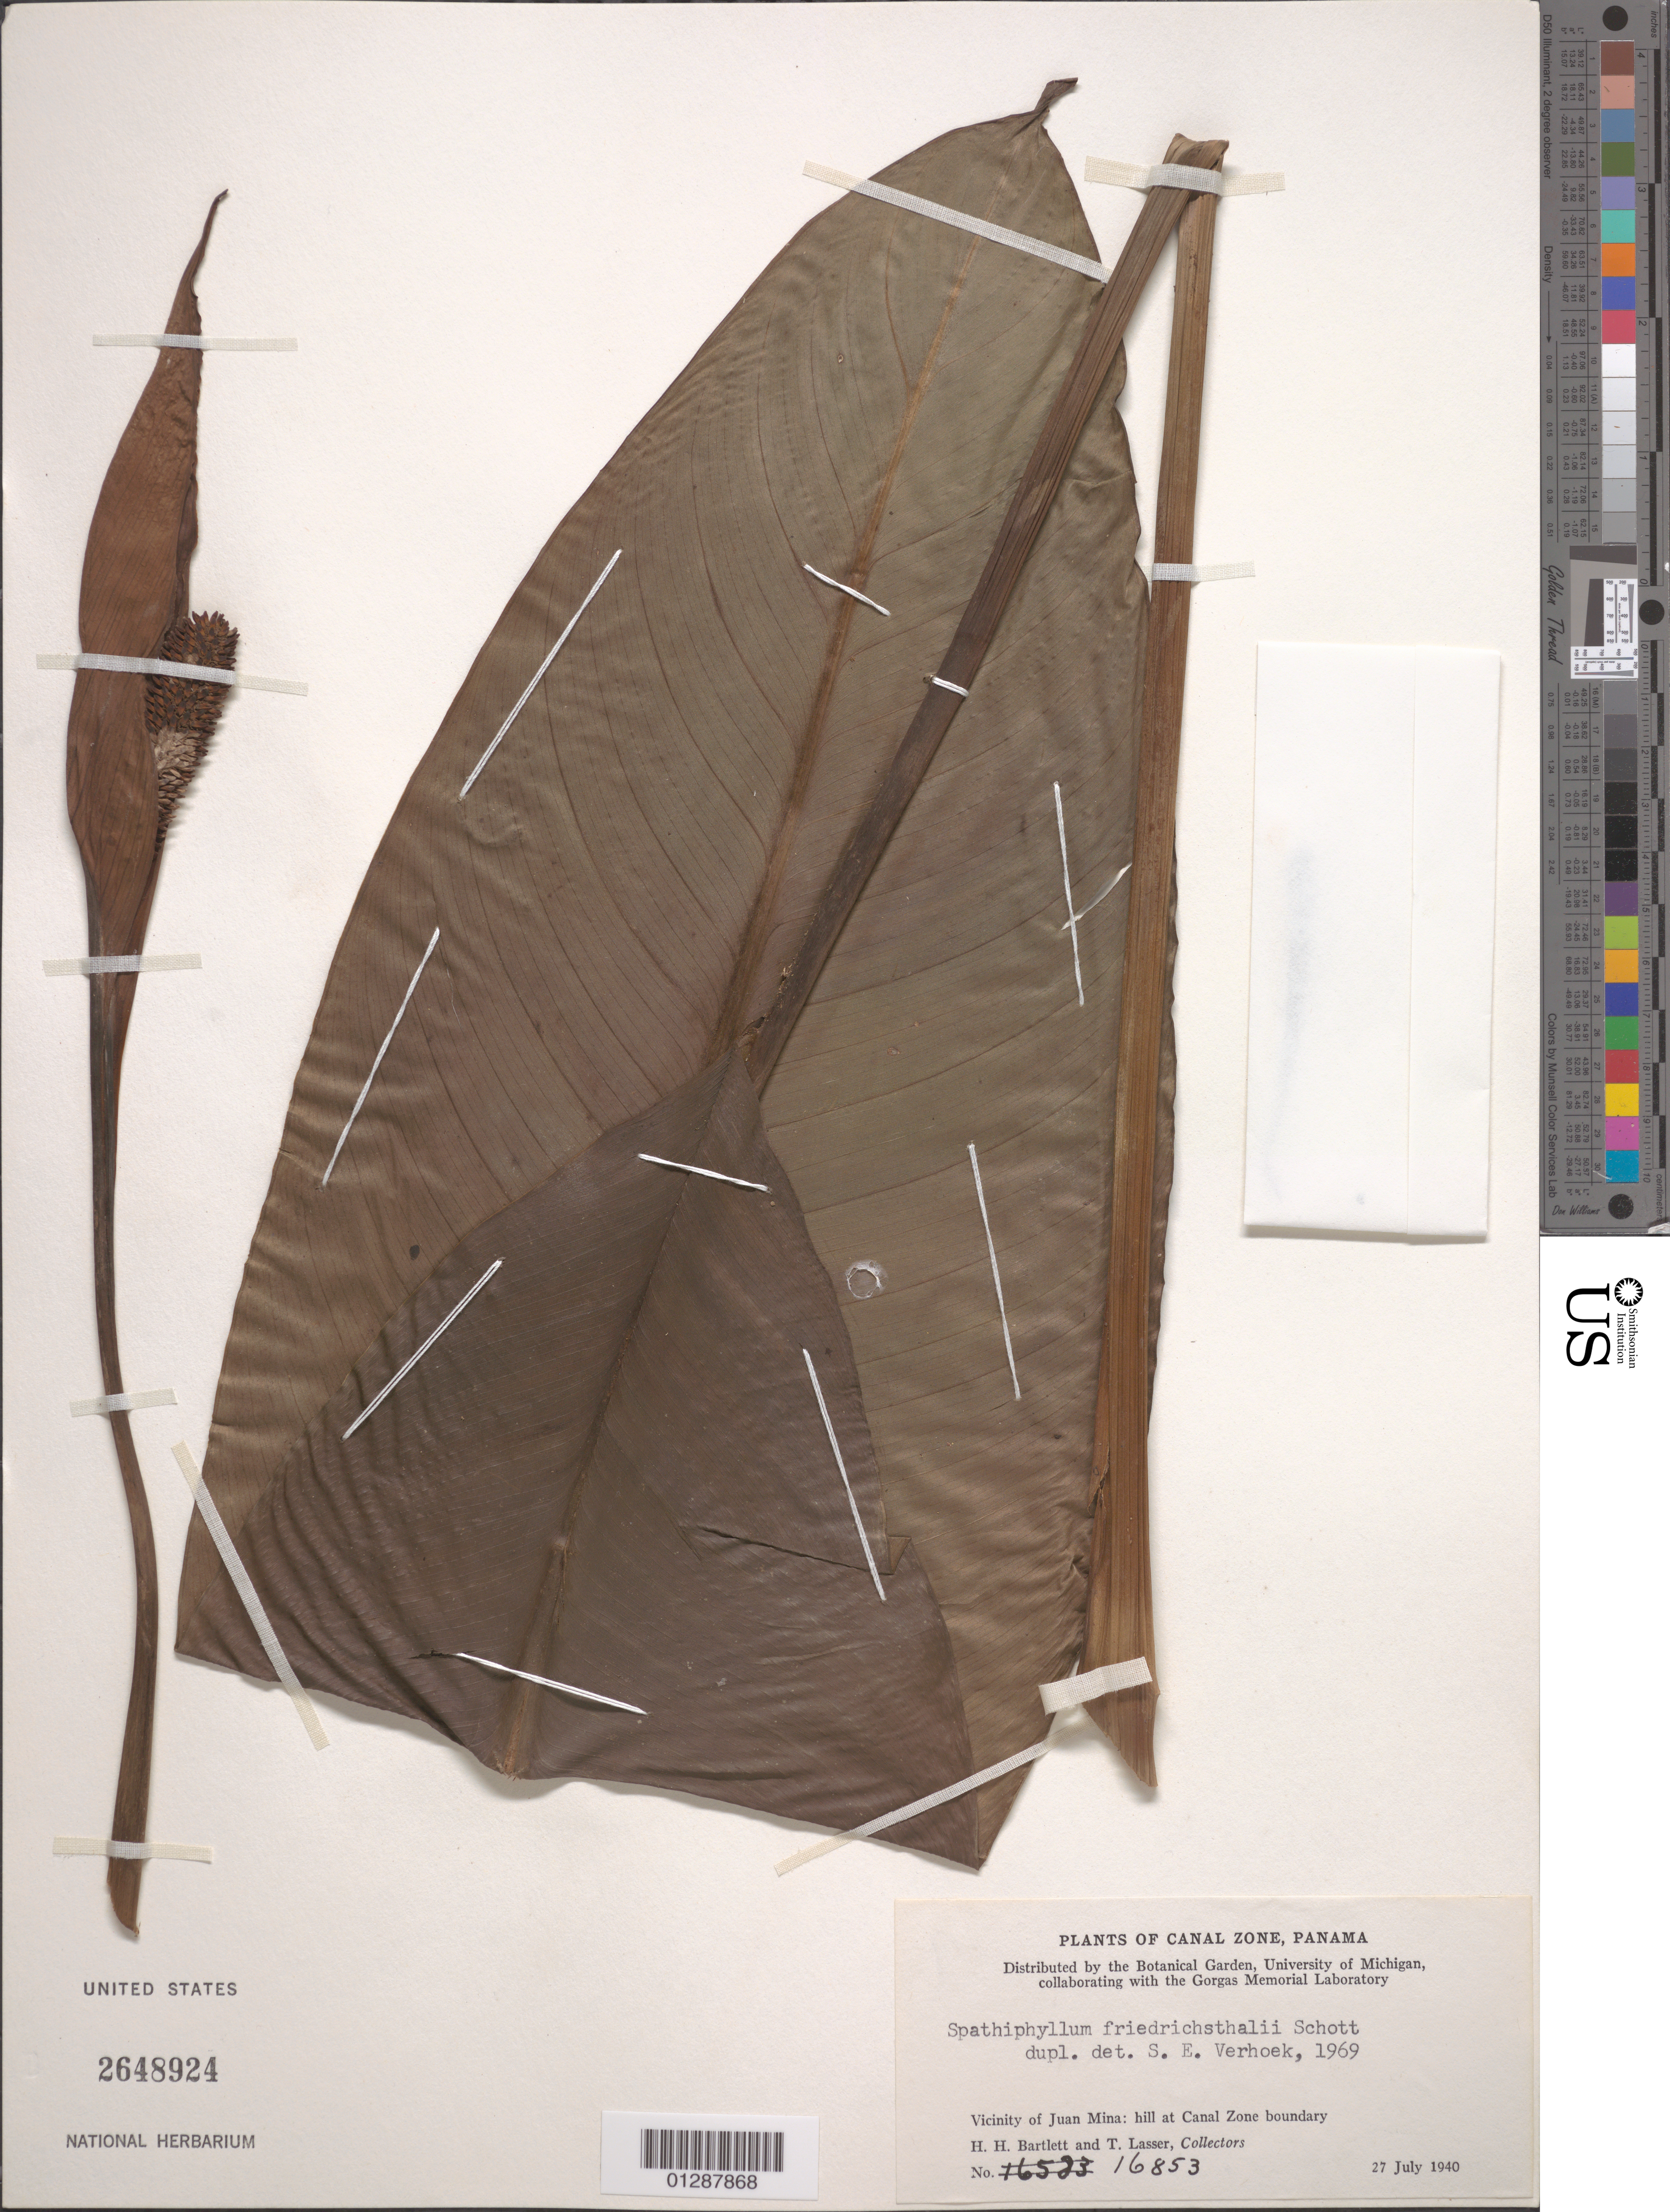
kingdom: Plantae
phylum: Tracheophyta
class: Liliopsida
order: Alismatales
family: Araceae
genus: Spathiphyllum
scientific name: Spathiphyllum friedrichsthalii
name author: Schott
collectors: H. H. Bartlett & T. Lasser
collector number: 16853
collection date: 1940-07-27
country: Panama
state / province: Colón / Panamá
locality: Canal Zone. Vicinity of Juan Mina: hill at Canal Zone boundary.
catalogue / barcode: US 2648924